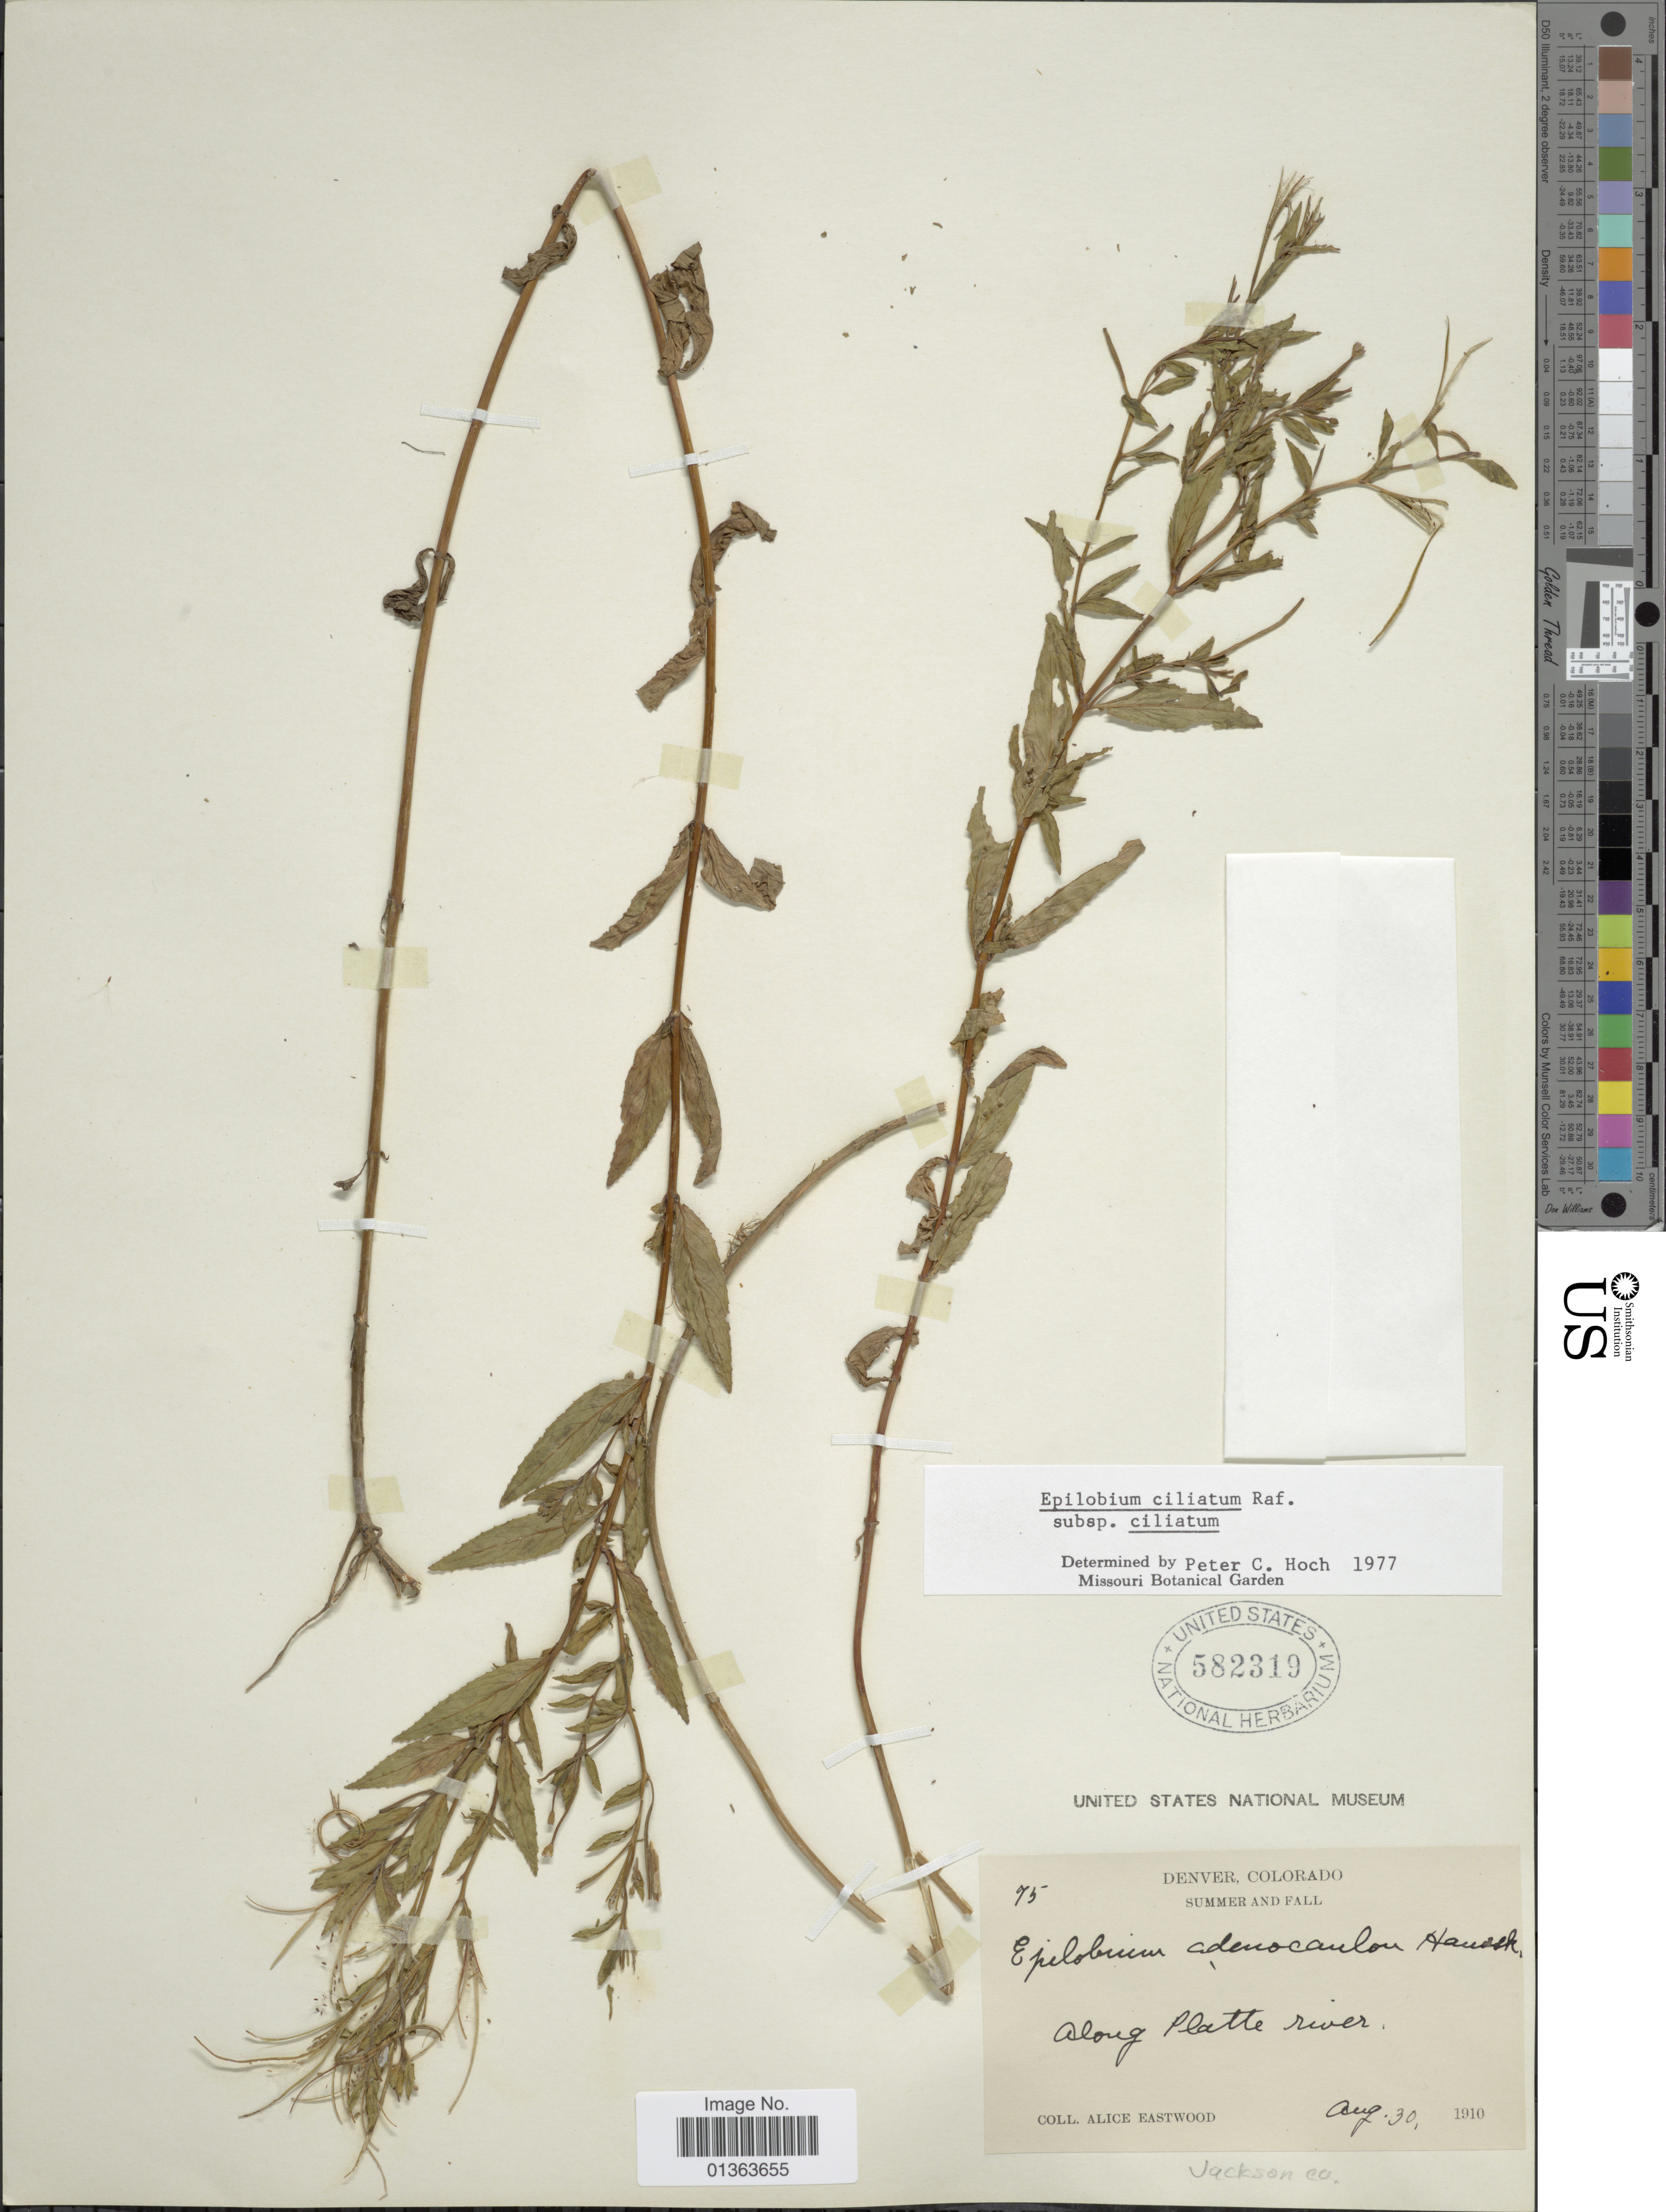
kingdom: Plantae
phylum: Tracheophyta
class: Magnoliopsida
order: Myrtales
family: Onagraceae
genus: Epilobium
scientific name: Epilobium ciliatum subsp. ciliatum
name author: Raf.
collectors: A. Eastwood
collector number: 75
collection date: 1910-08-30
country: United States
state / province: Colorado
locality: Denver. Summer and Fall. Along Platte river.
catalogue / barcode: US 582319